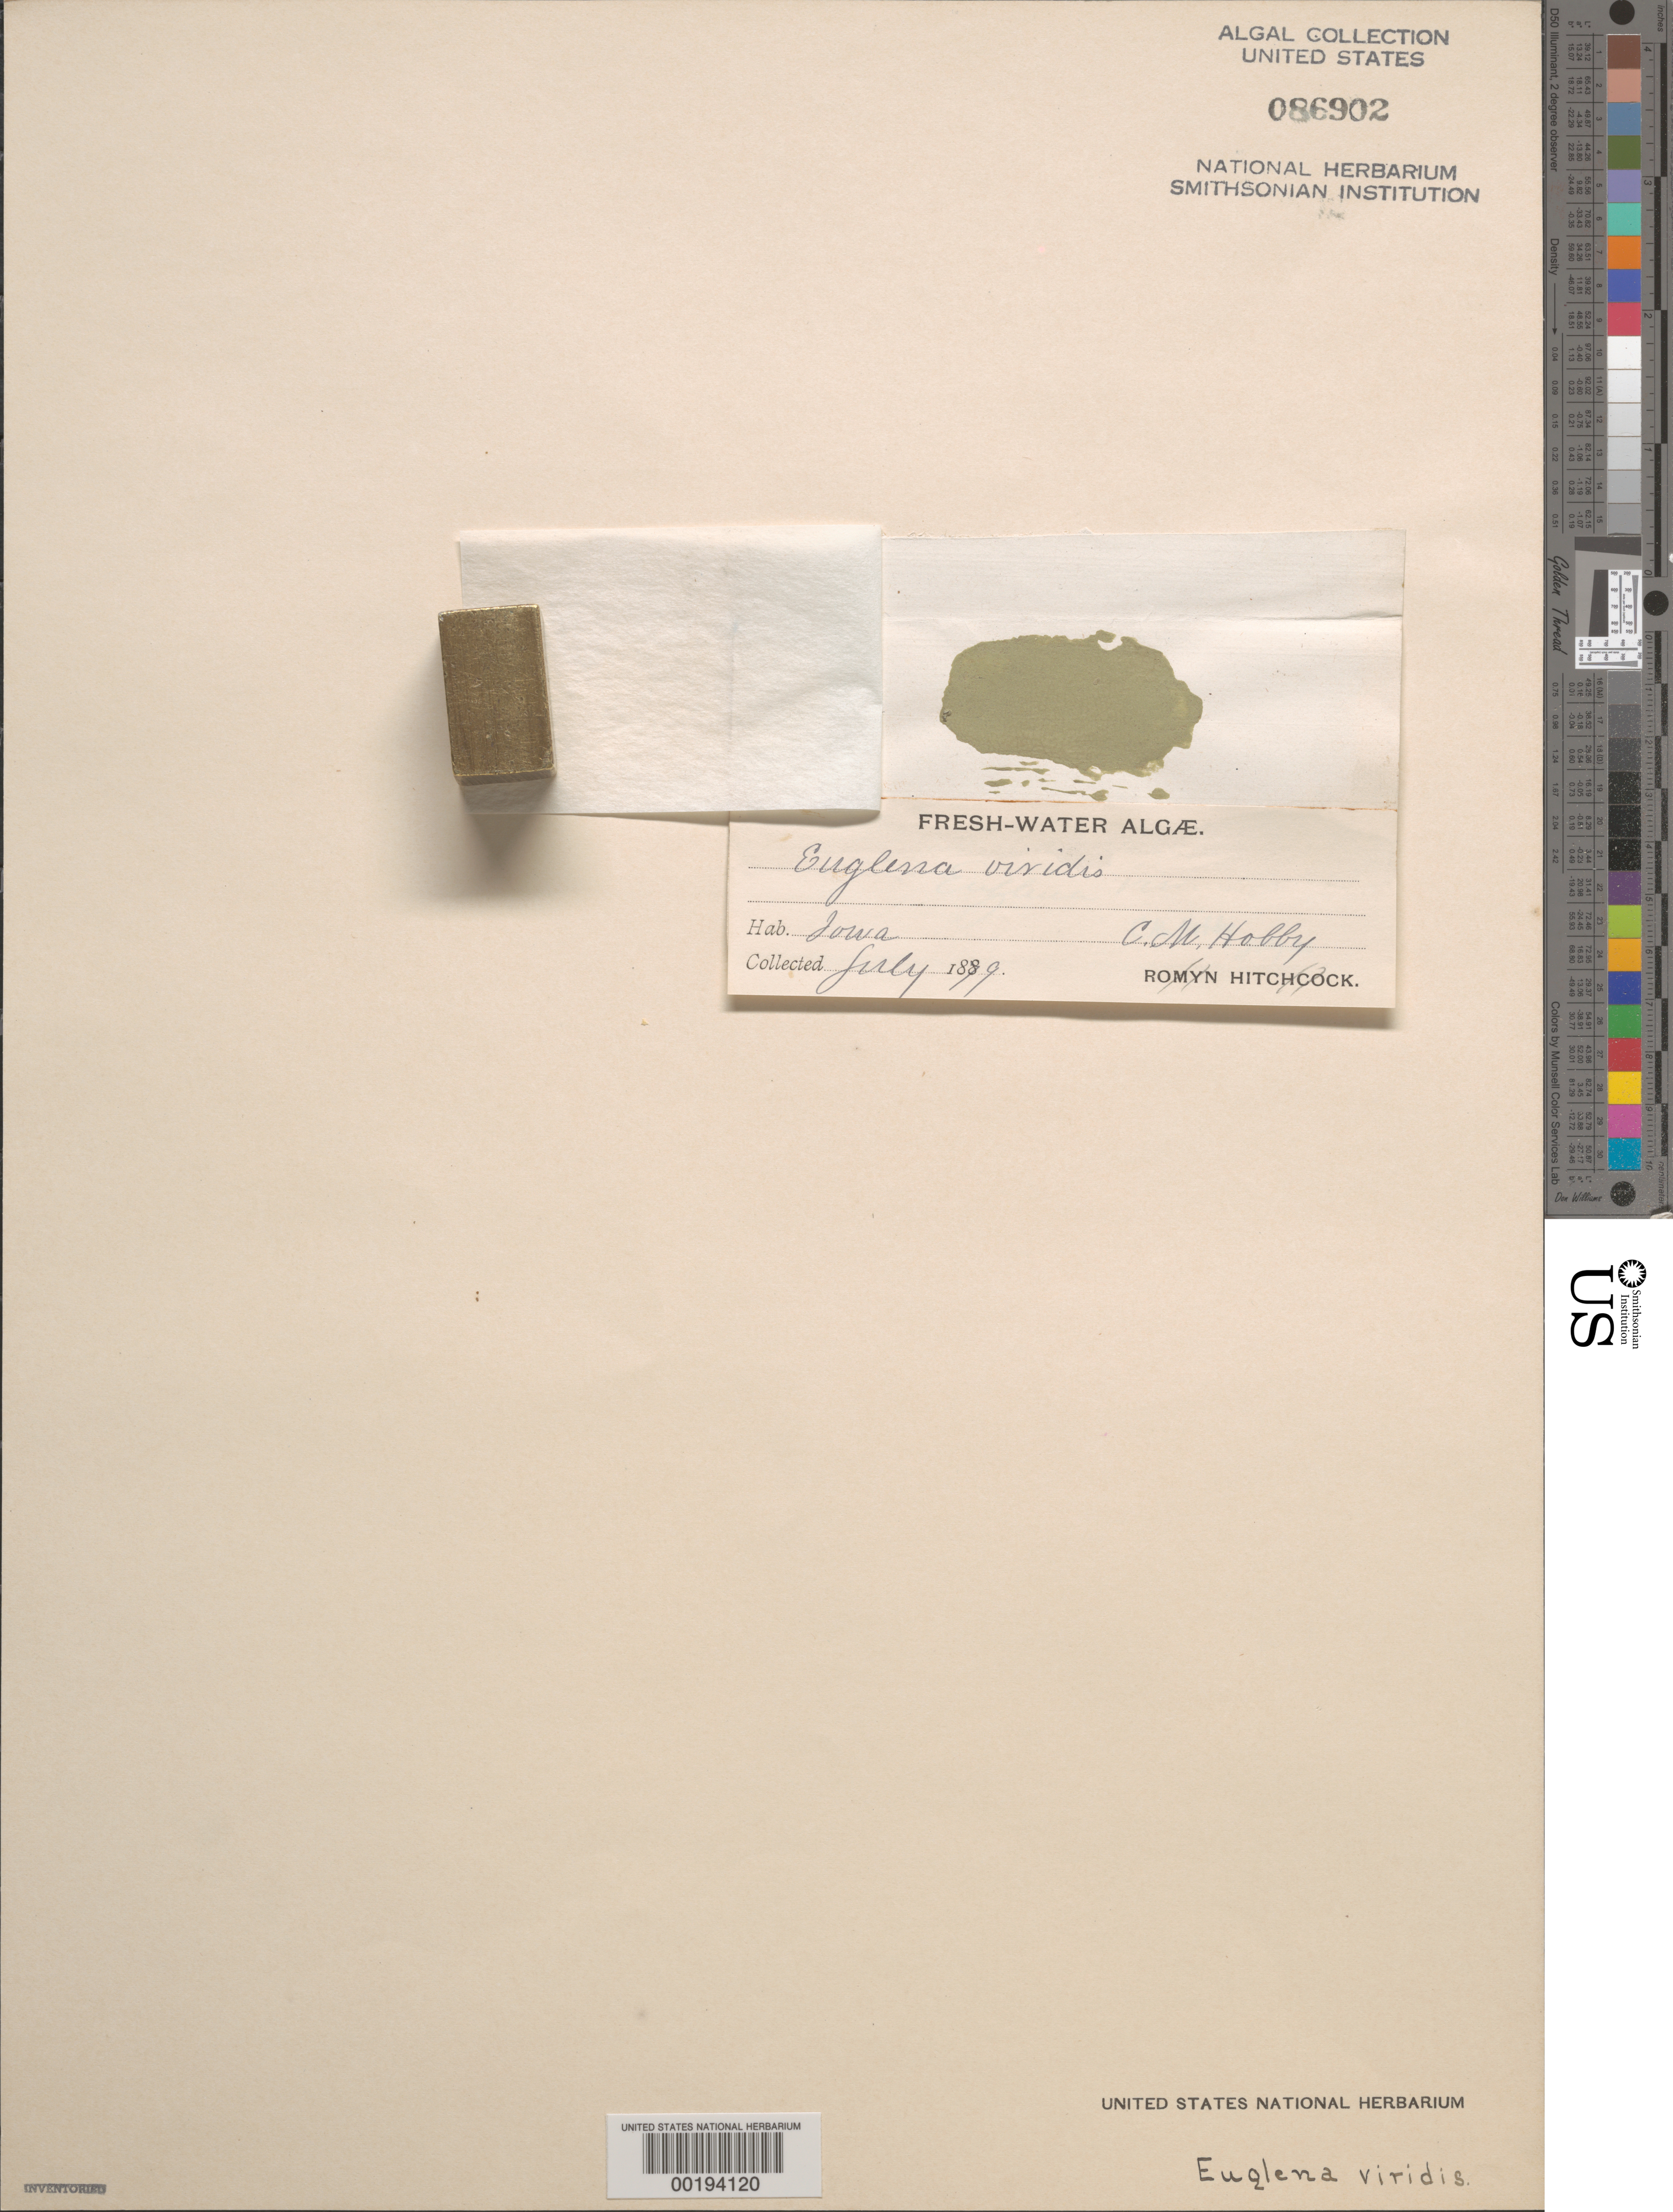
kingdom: Protozoa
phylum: Euglenozoa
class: Euglenoidea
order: Euglenida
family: Euglenaceae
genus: Euglena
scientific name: Euglena viridis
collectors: C. Hobby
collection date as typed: Jul 1879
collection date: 1879-07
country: United States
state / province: Iowa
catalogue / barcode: US 86902